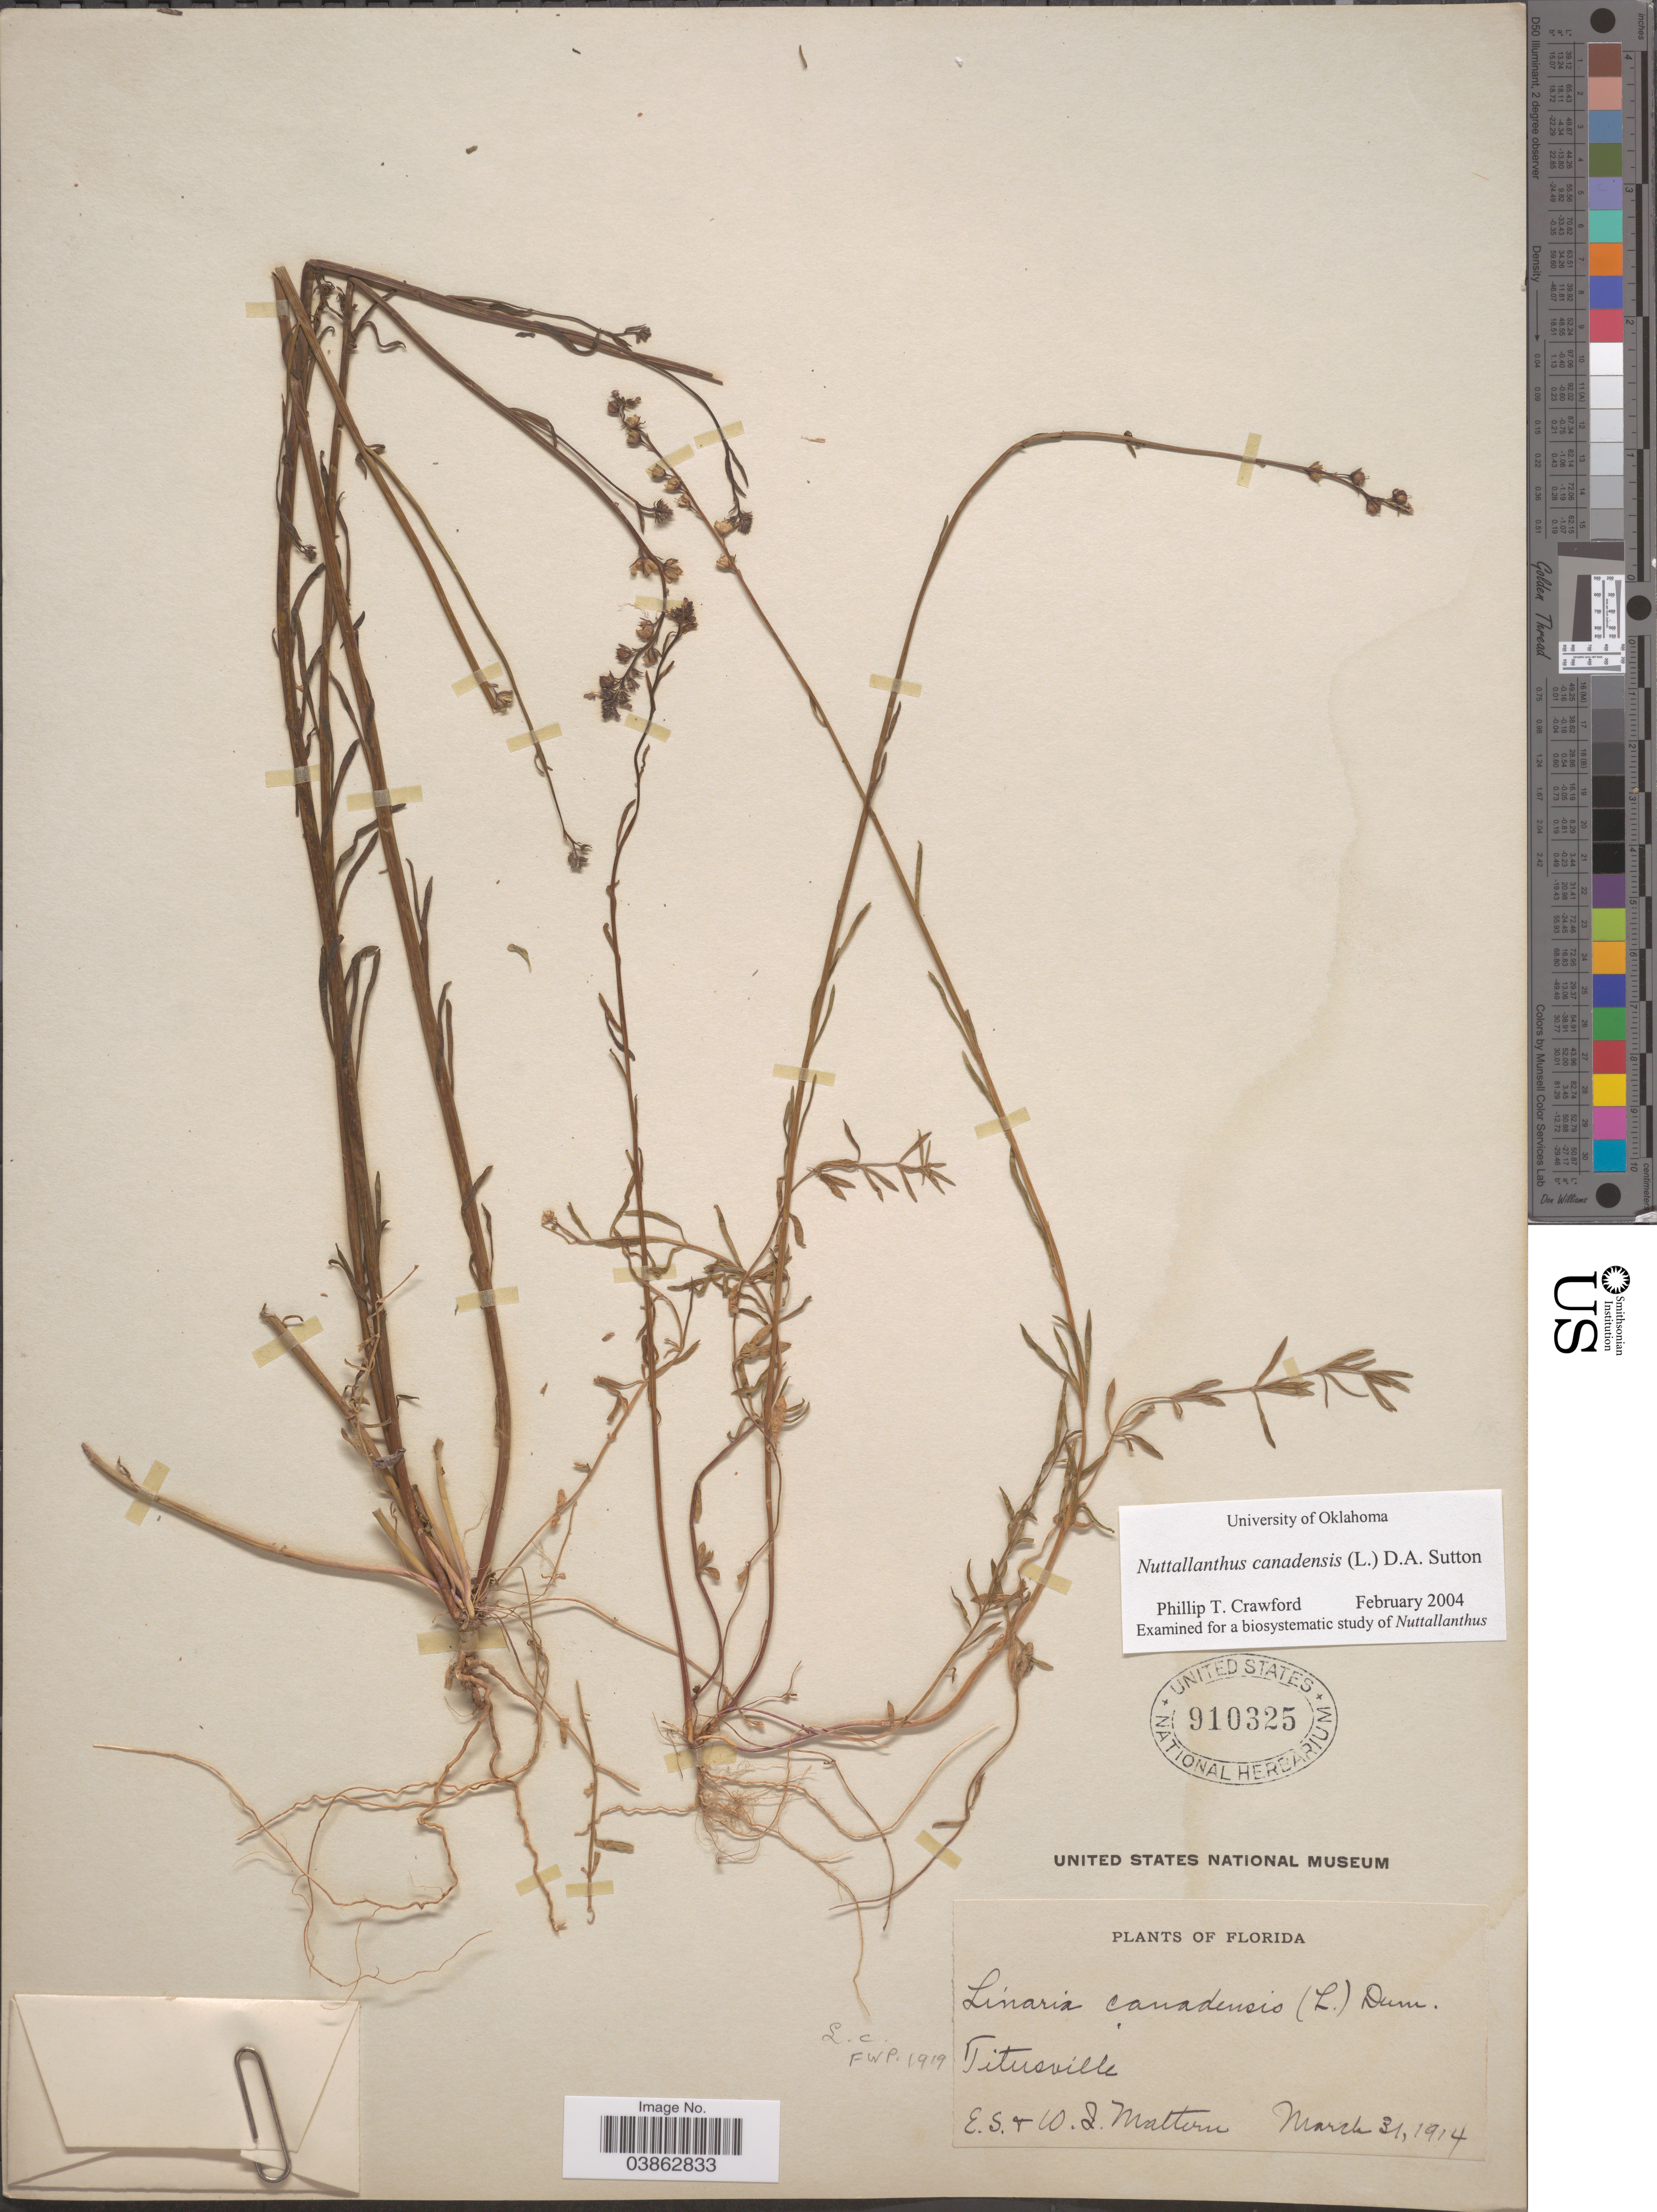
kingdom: Plantae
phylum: Tracheophyta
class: Magnoliopsida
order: Lamiales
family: Plantaginaceae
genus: Linaria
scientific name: Linaria canadensis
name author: (L.) Dum. Cours.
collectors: E. Mattern & W. Mattern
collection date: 1914-03-31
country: United States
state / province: Florida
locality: Titusville.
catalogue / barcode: US 910325